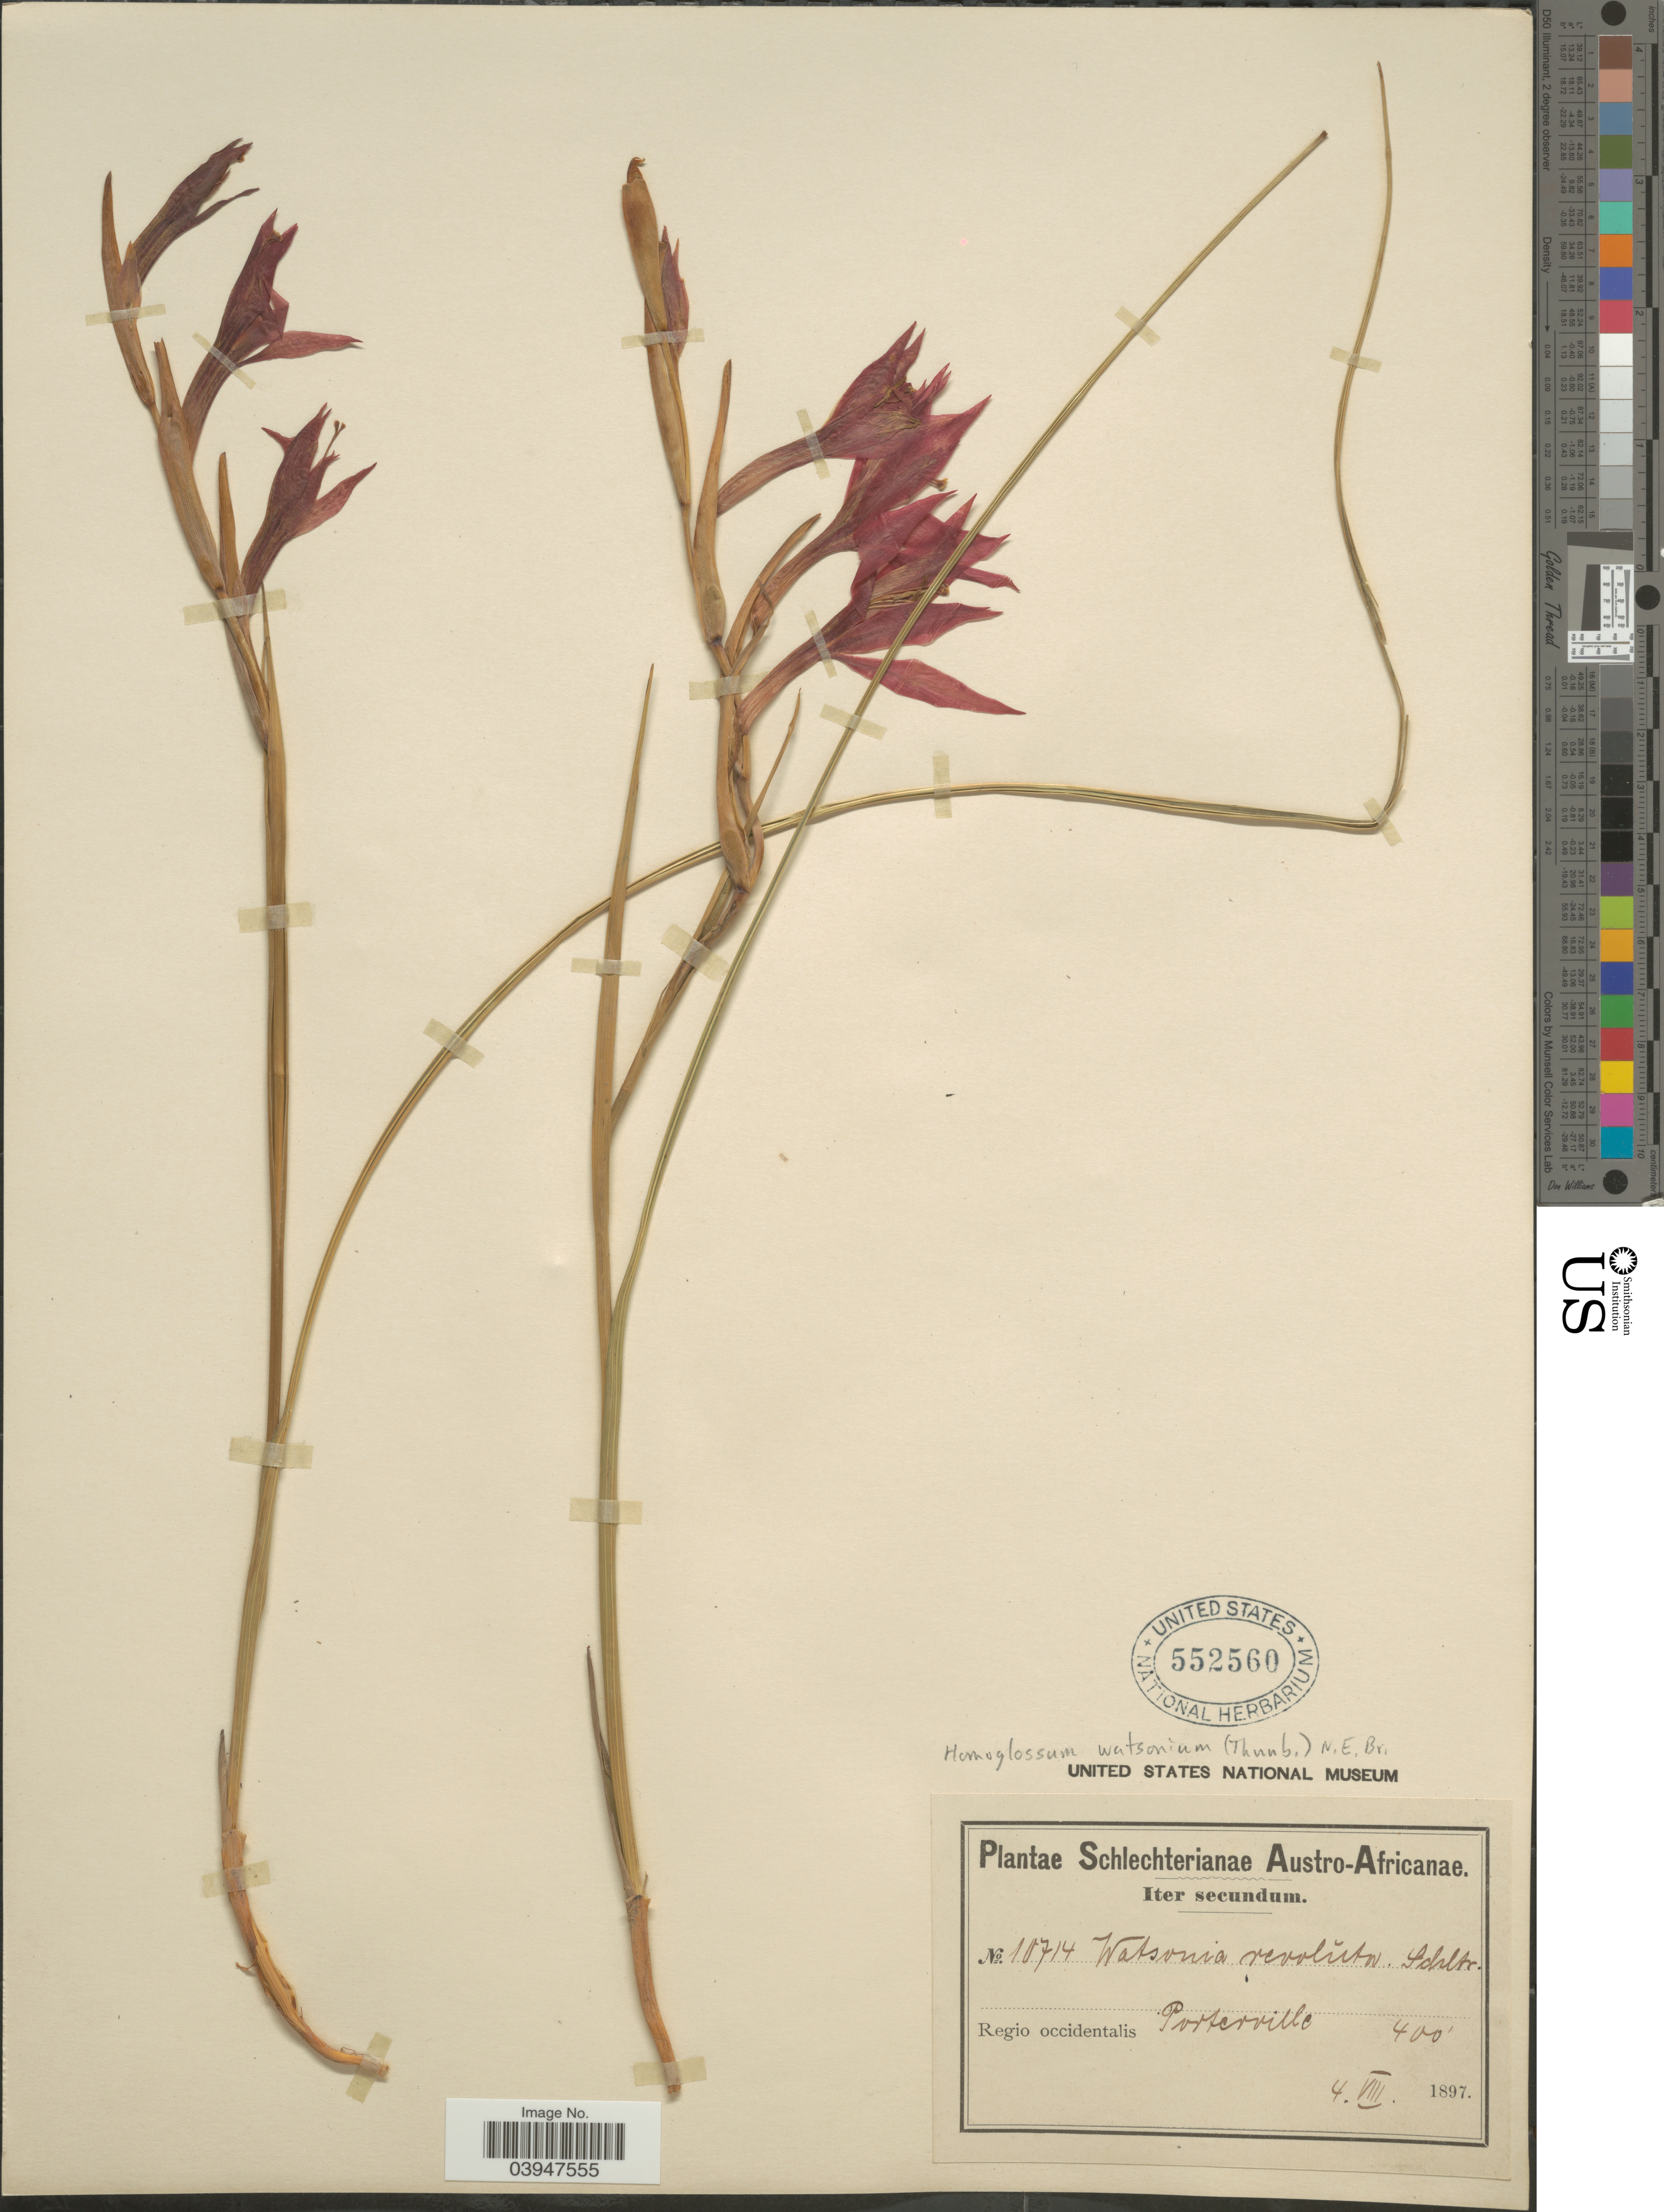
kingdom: Plantae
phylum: Tracheophyta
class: Liliopsida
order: Asparagales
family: Iridaceae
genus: Gladiolus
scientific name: Gladiolus watsonius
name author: Thunb.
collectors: Schlechter, --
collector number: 10714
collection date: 1897-08-04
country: South Africa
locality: Austro-Africanae. Regio occidentalis Porterville.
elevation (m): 122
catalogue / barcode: US 552560